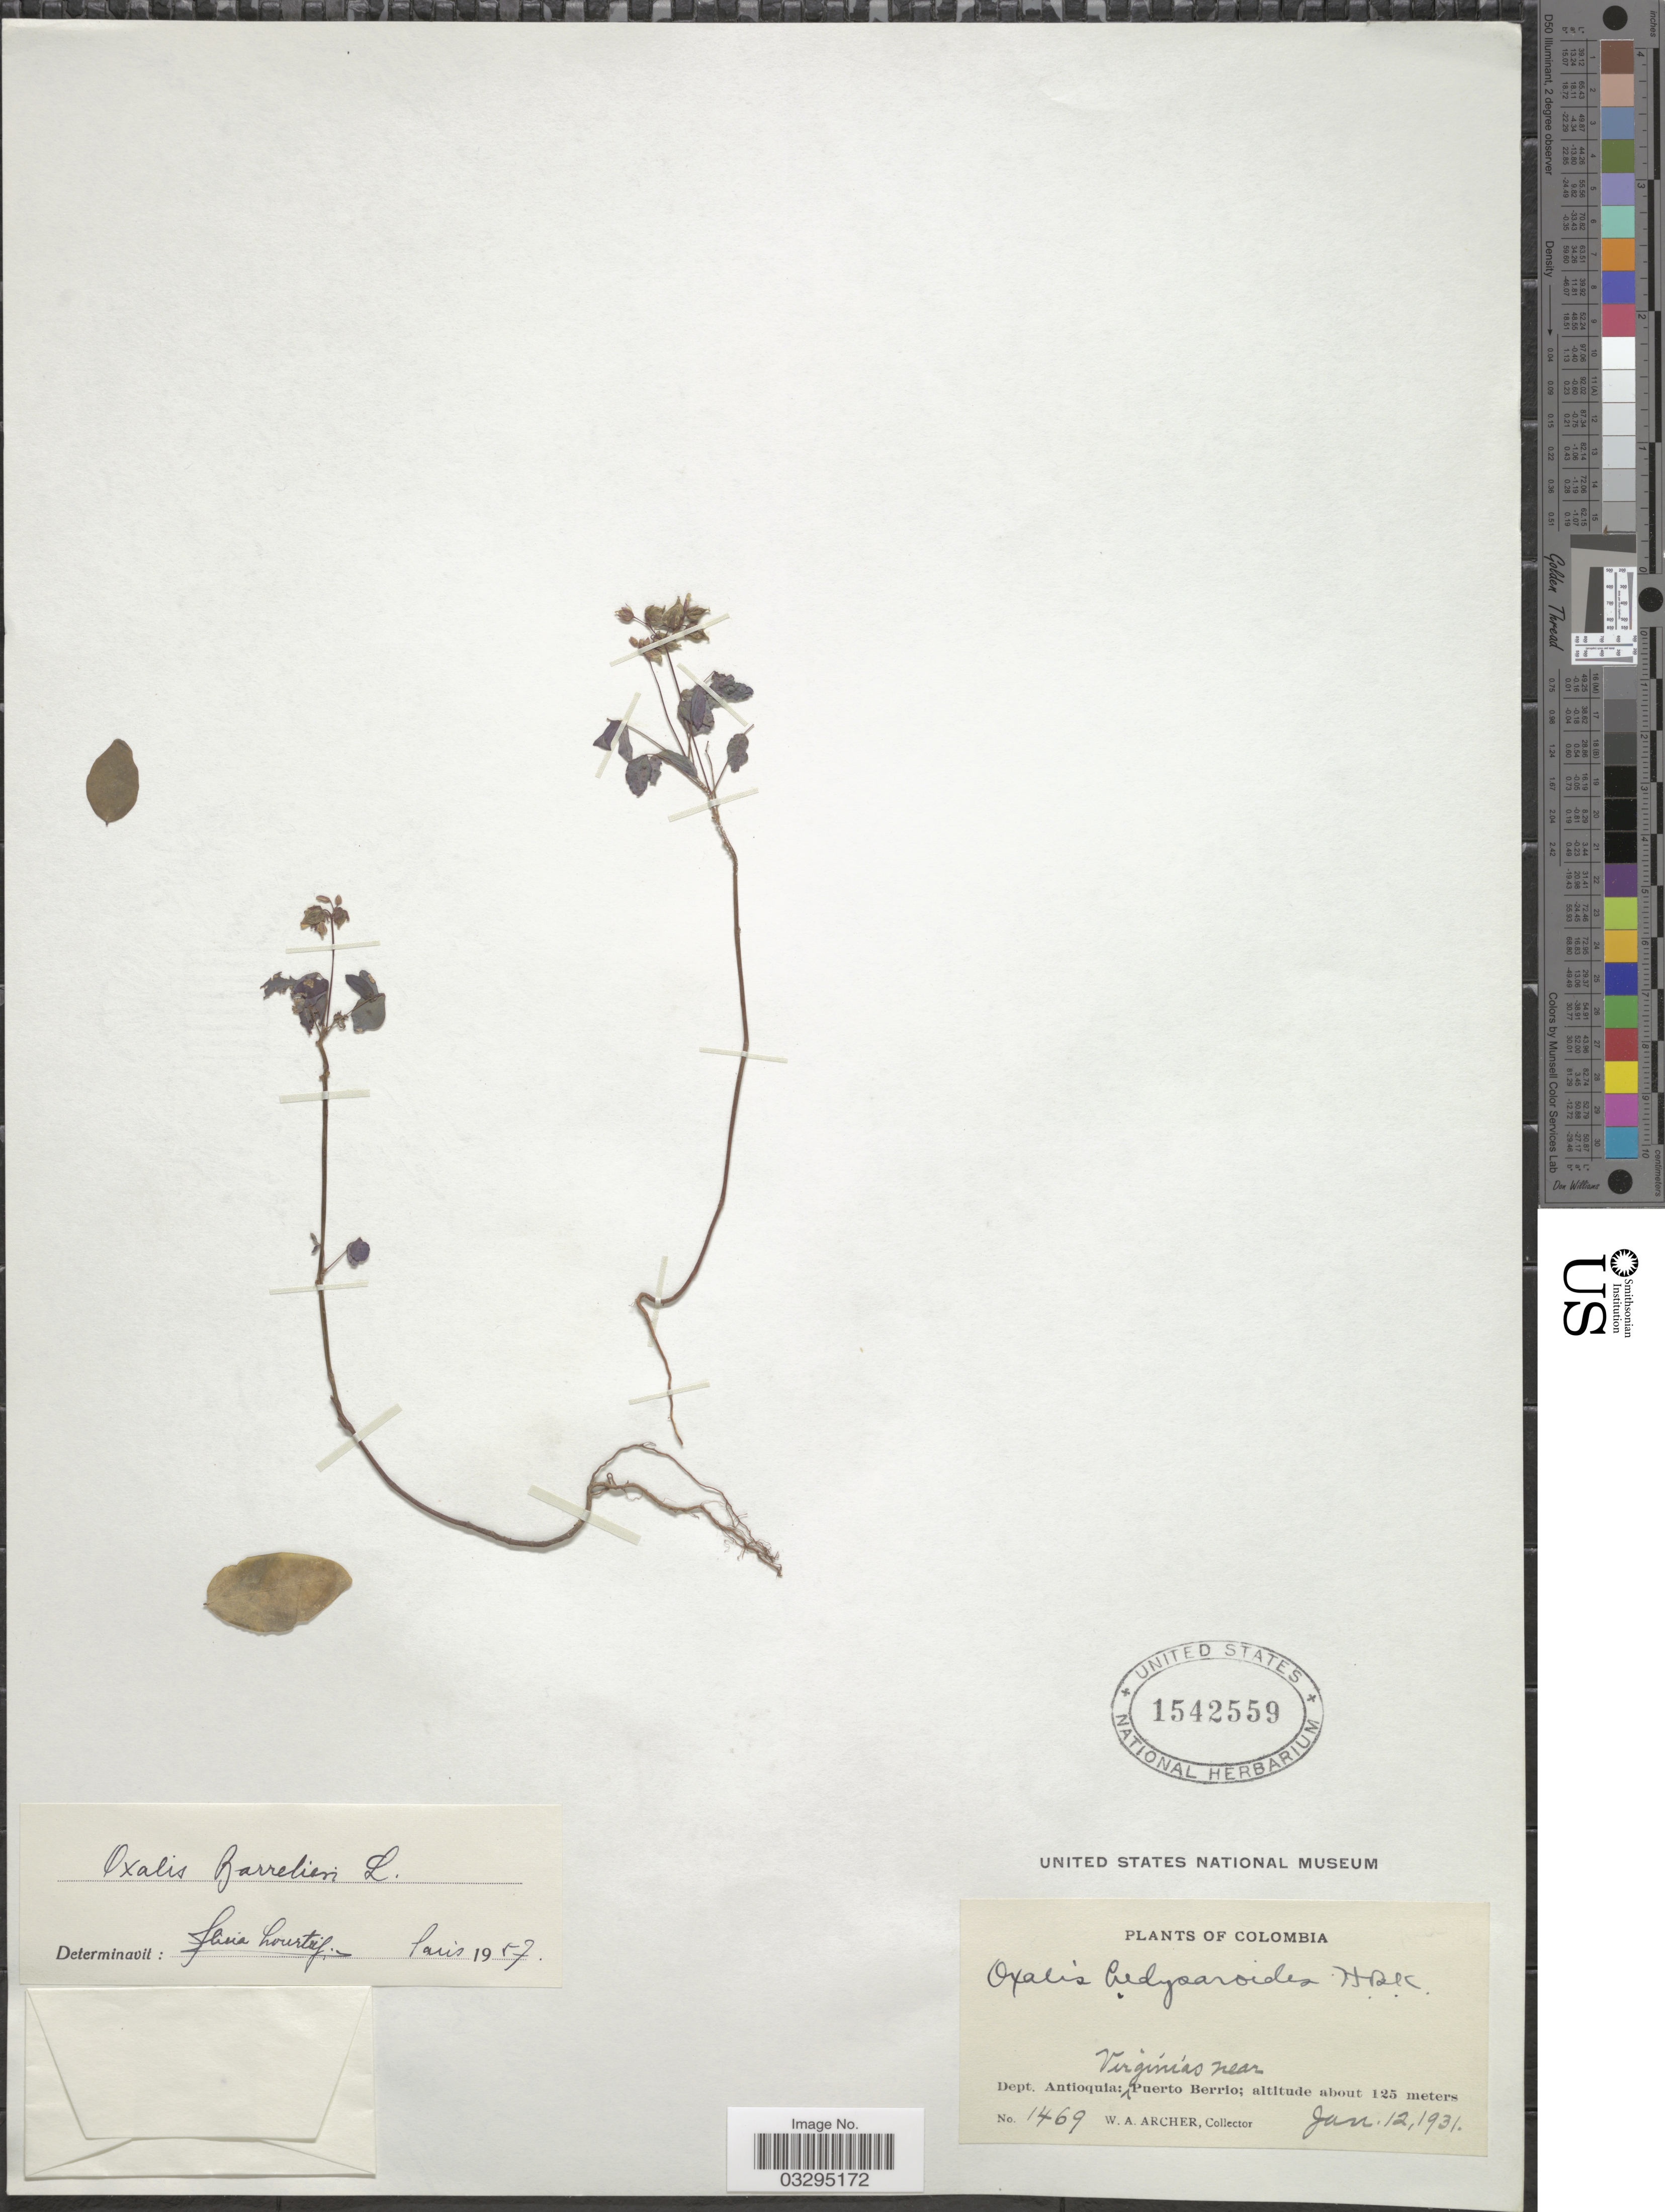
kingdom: Plantae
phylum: Tracheophyta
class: Magnoliopsida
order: Oxalidales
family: Oxalidaceae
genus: Oxalis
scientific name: Oxalis barrelieri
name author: L.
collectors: W. Archer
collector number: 1469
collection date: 1931-01-12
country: Colombia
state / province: Antioquia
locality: Dept. Antioquia: Virgínías near Puerto Berrio.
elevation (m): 125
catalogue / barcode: US 1542559